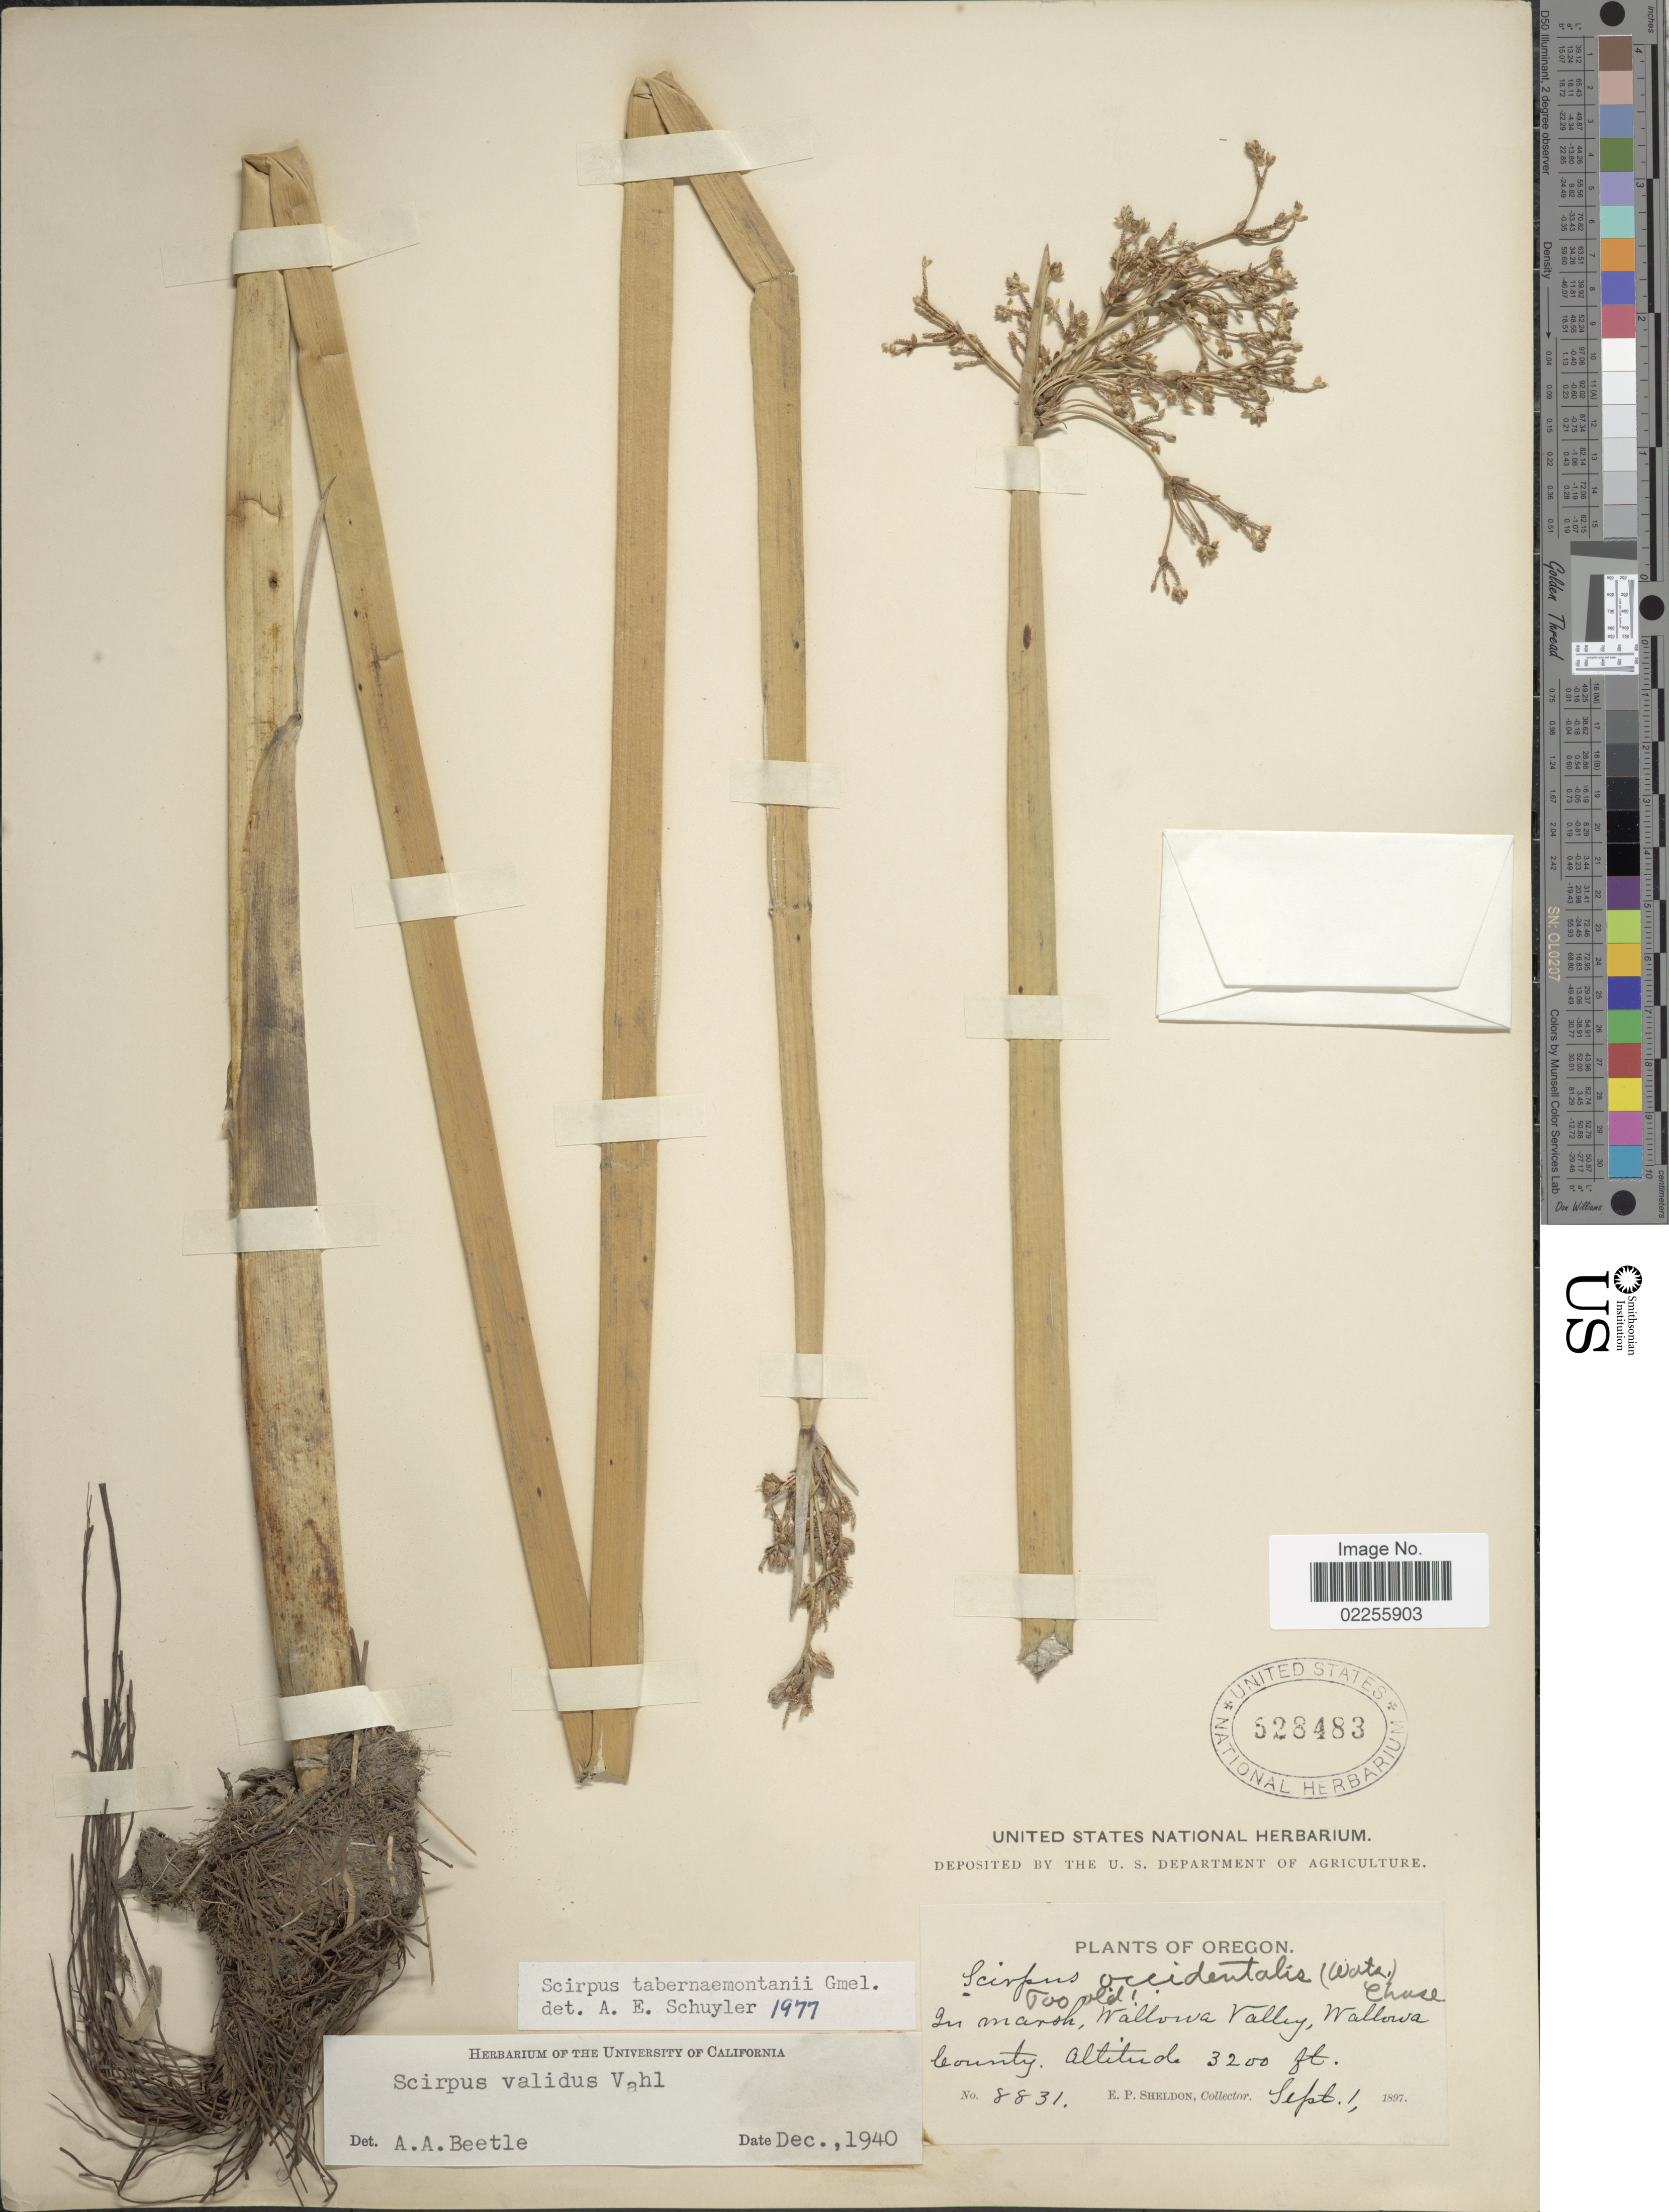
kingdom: Plantae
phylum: Tracheophyta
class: Liliopsida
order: Poales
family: Cyperaceae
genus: Schoenoplectus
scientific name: Schoenoplectus tabernaemontani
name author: (C.C. Gmel.) Palla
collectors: E. P. Sheldon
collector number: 8831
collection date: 1897-09-01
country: United States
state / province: Oregon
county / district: Wallowa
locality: In marsh, Wallowa Valley, Wallowa County.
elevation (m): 975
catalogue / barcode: US 528483